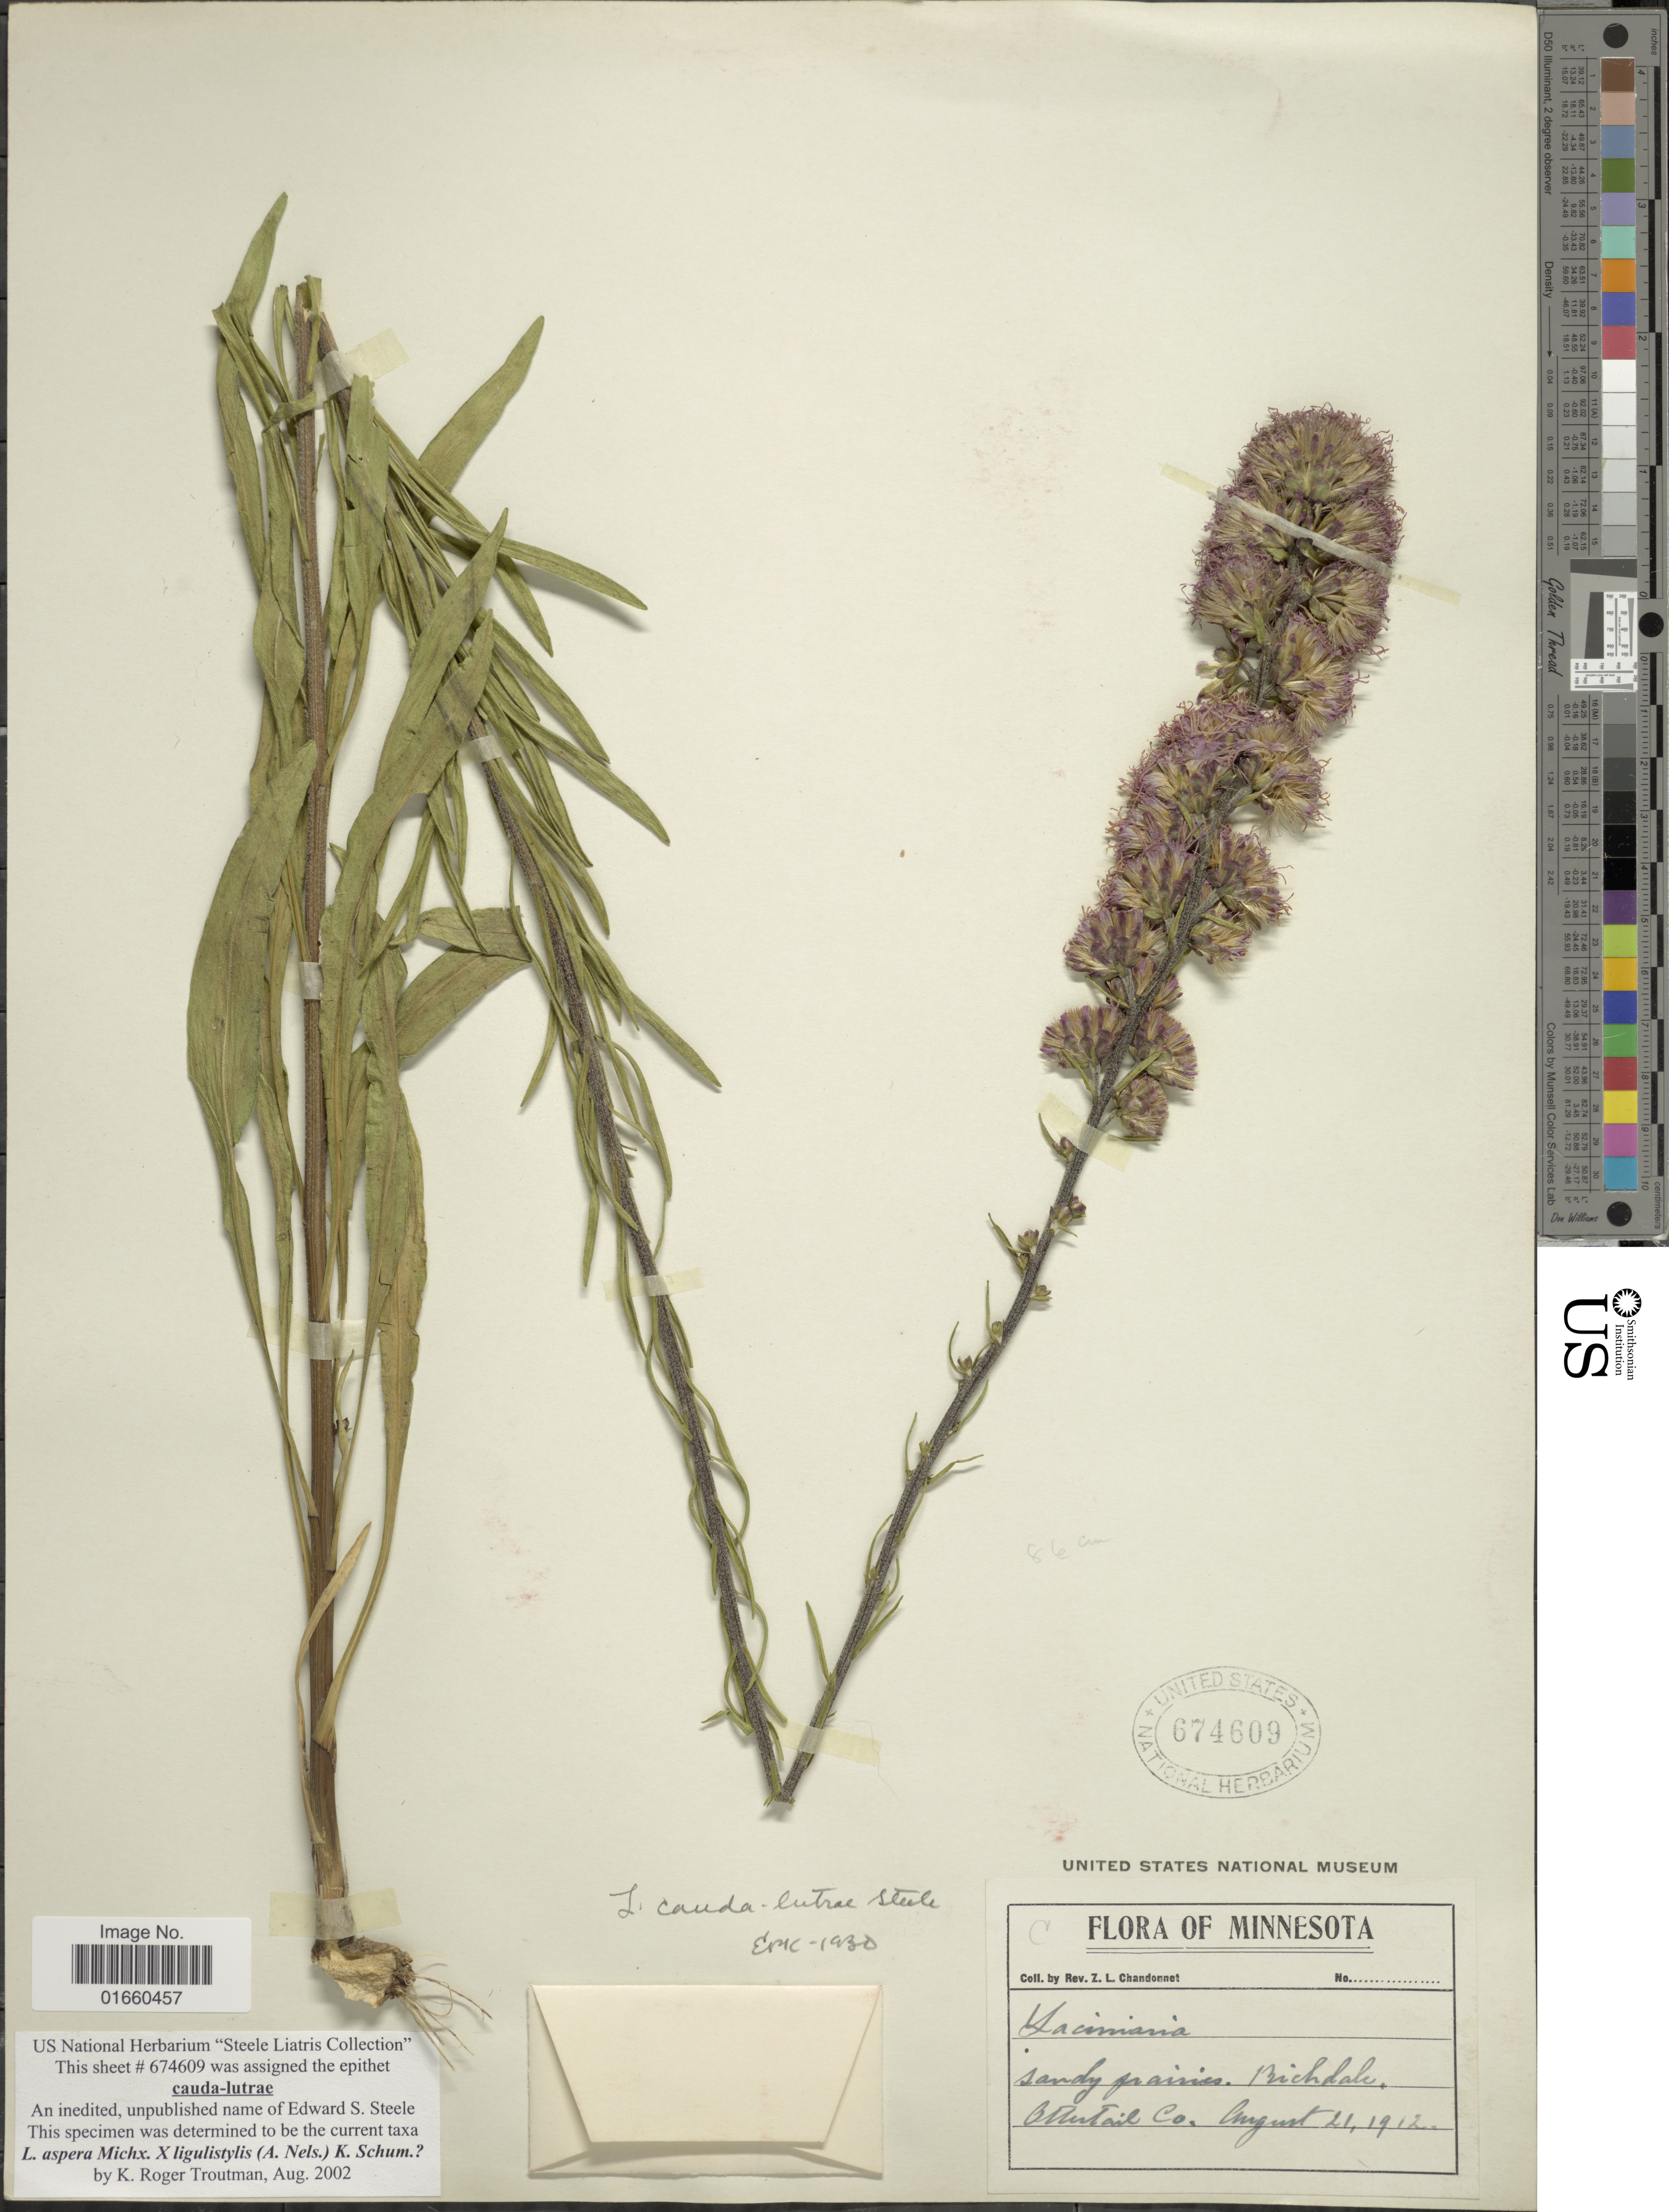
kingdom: Plantae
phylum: Tracheophyta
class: Magnoliopsida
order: Asterales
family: Asteraceae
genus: Liatris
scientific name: Liatris aspera x L. ligulistylus (A. Nelson) K. Schum.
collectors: Z. Chandonnet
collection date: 1912-08-21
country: United States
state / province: Minnesota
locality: Richdale, Otter Tail Co.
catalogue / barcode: US 674609